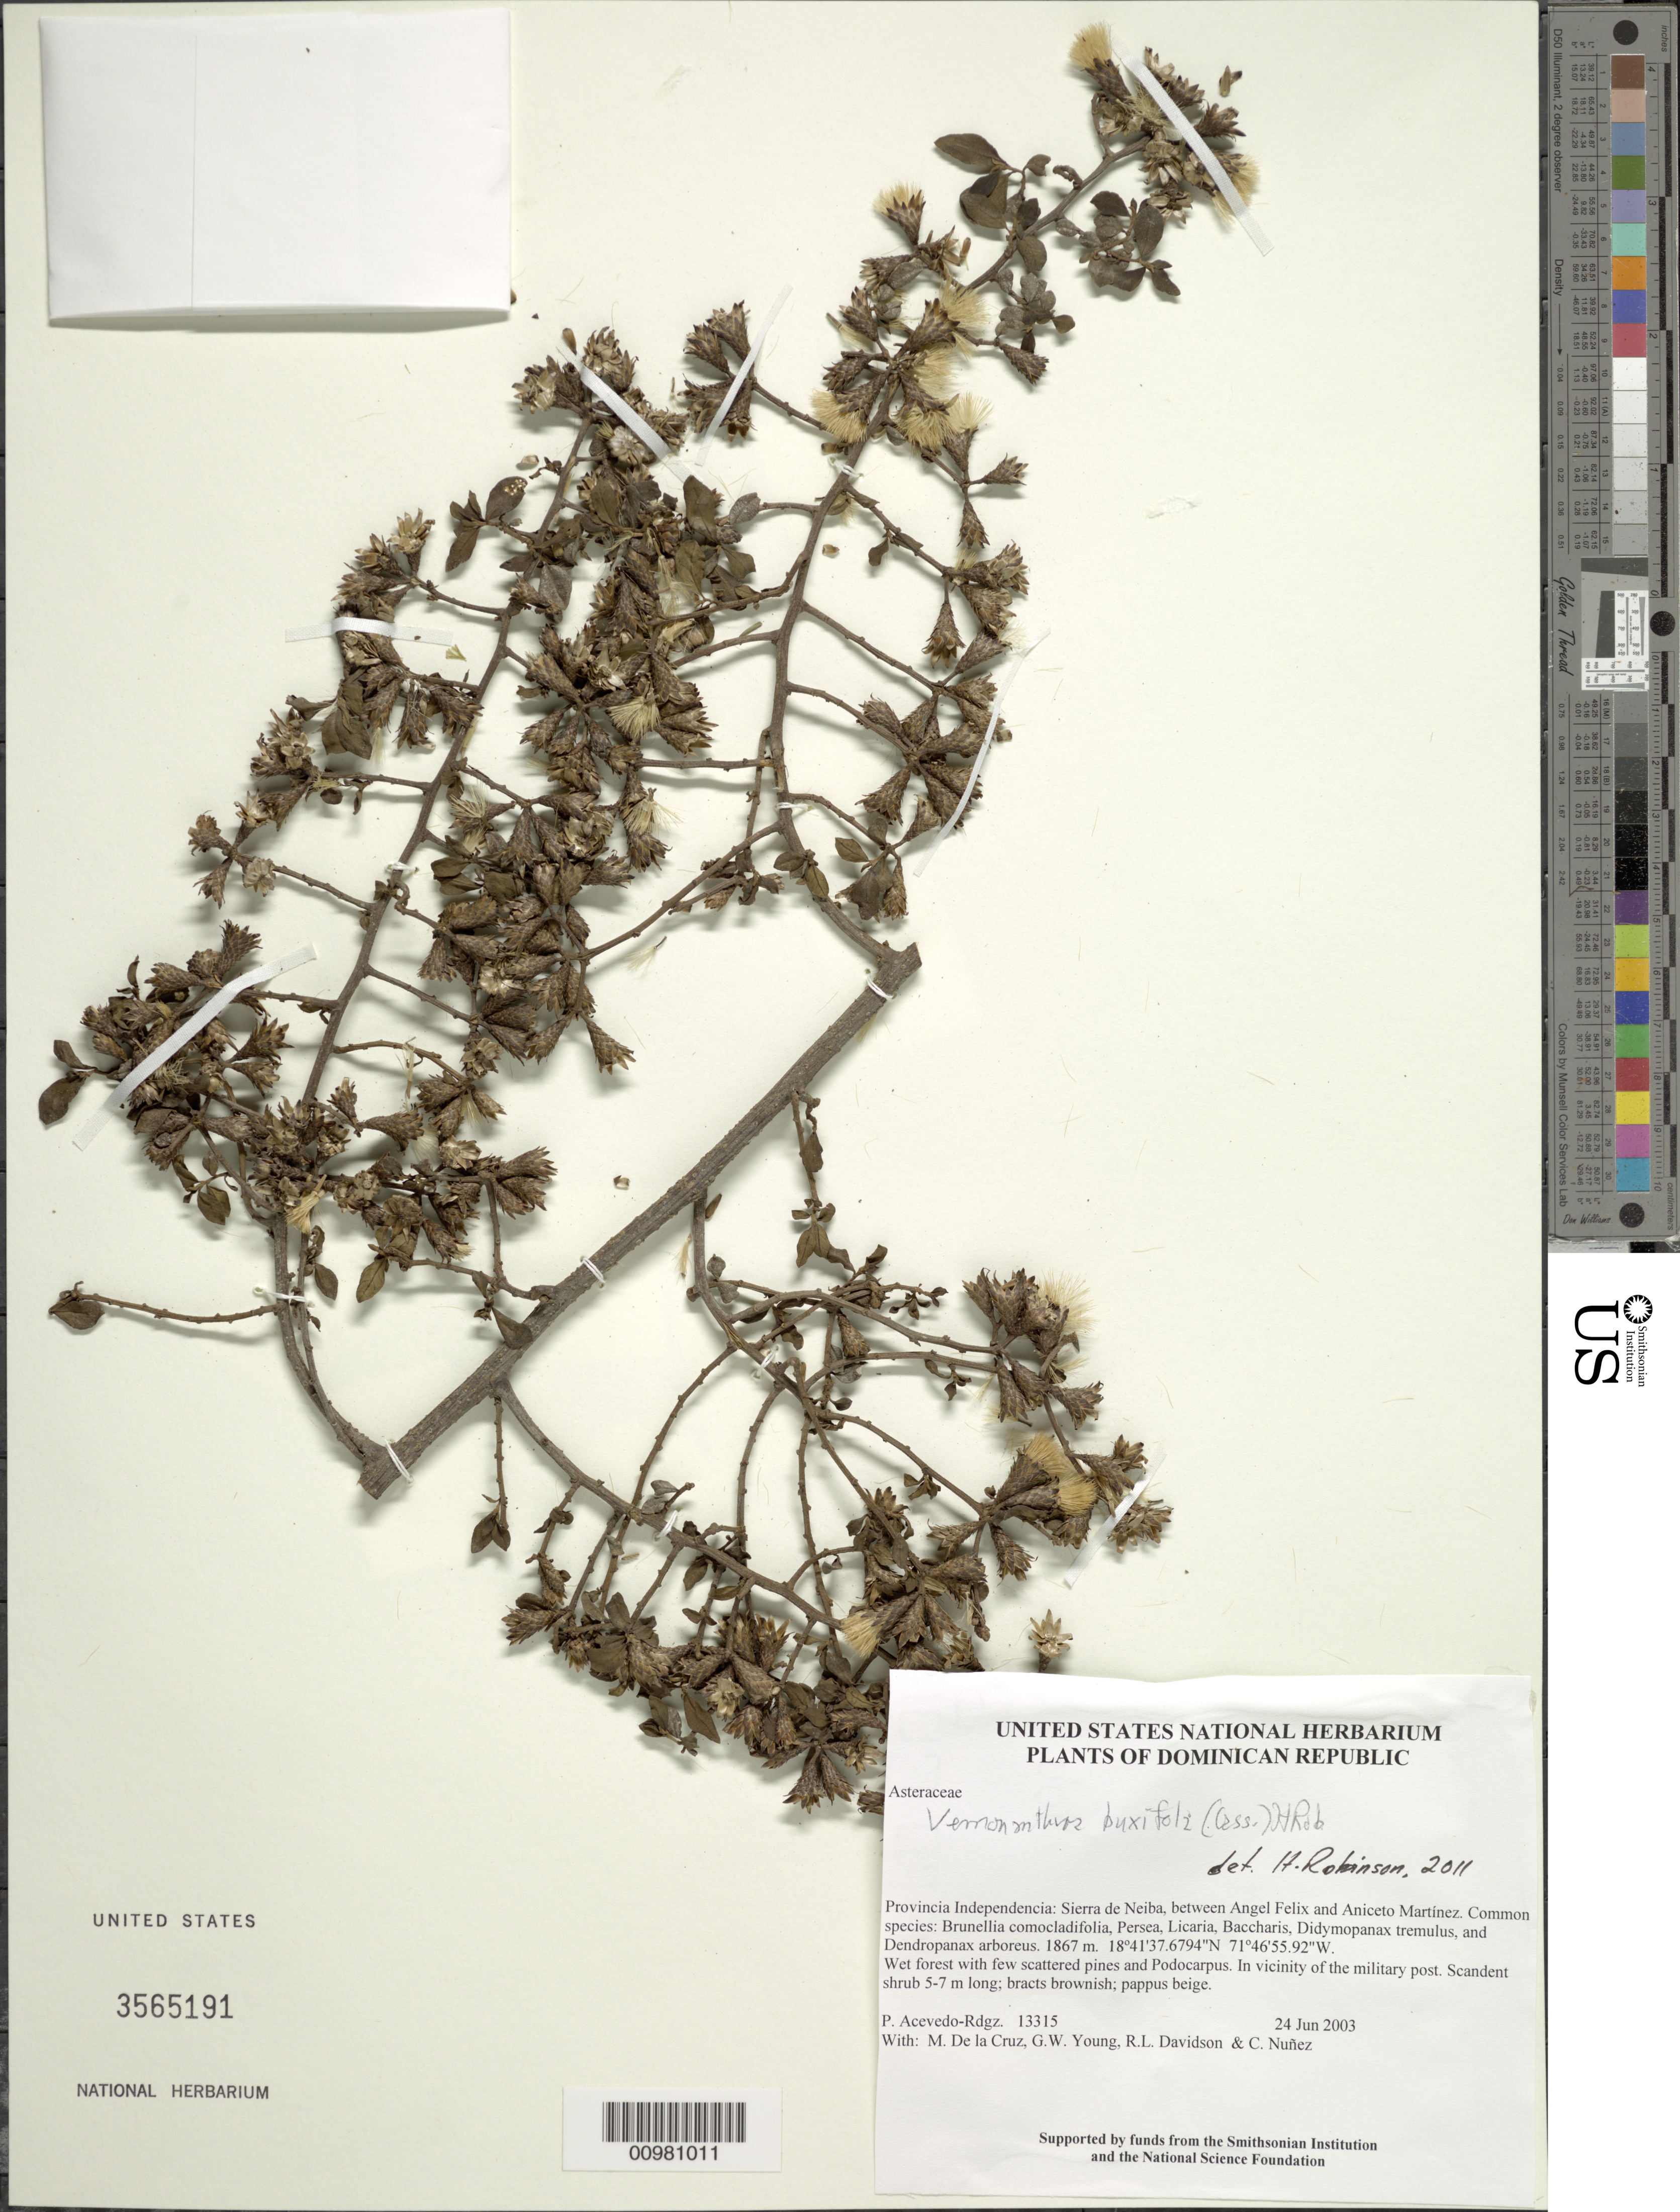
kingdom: Plantae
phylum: Tracheophyta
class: Magnoliopsida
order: Asterales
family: Asteraceae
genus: Vernonanthura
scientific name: Vernonanthura buxifolia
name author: (Less.) H. Rob.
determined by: Robinson, Harold E., (US)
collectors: P. Acevedo-Rodr., M. de la Cruz, J. Rawlins, G. Young, R. Davidson & C. Nunez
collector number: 13315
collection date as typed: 24 Jun 2003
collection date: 2003-06-24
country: Dominican Republic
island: Hispaniola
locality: Provincia Independencia: Sierra de Neiba, between Angel Felix and Aniceto Martínez. Common species: Brunellia comocladifolia, Persea, Licaria, Baccharis, Didymopanax tremulus, and Dendropanax arboreus.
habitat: Wet forest with few scattered pines and Podocarpus. In vicinity of the military post.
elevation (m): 1867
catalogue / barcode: US 3565191